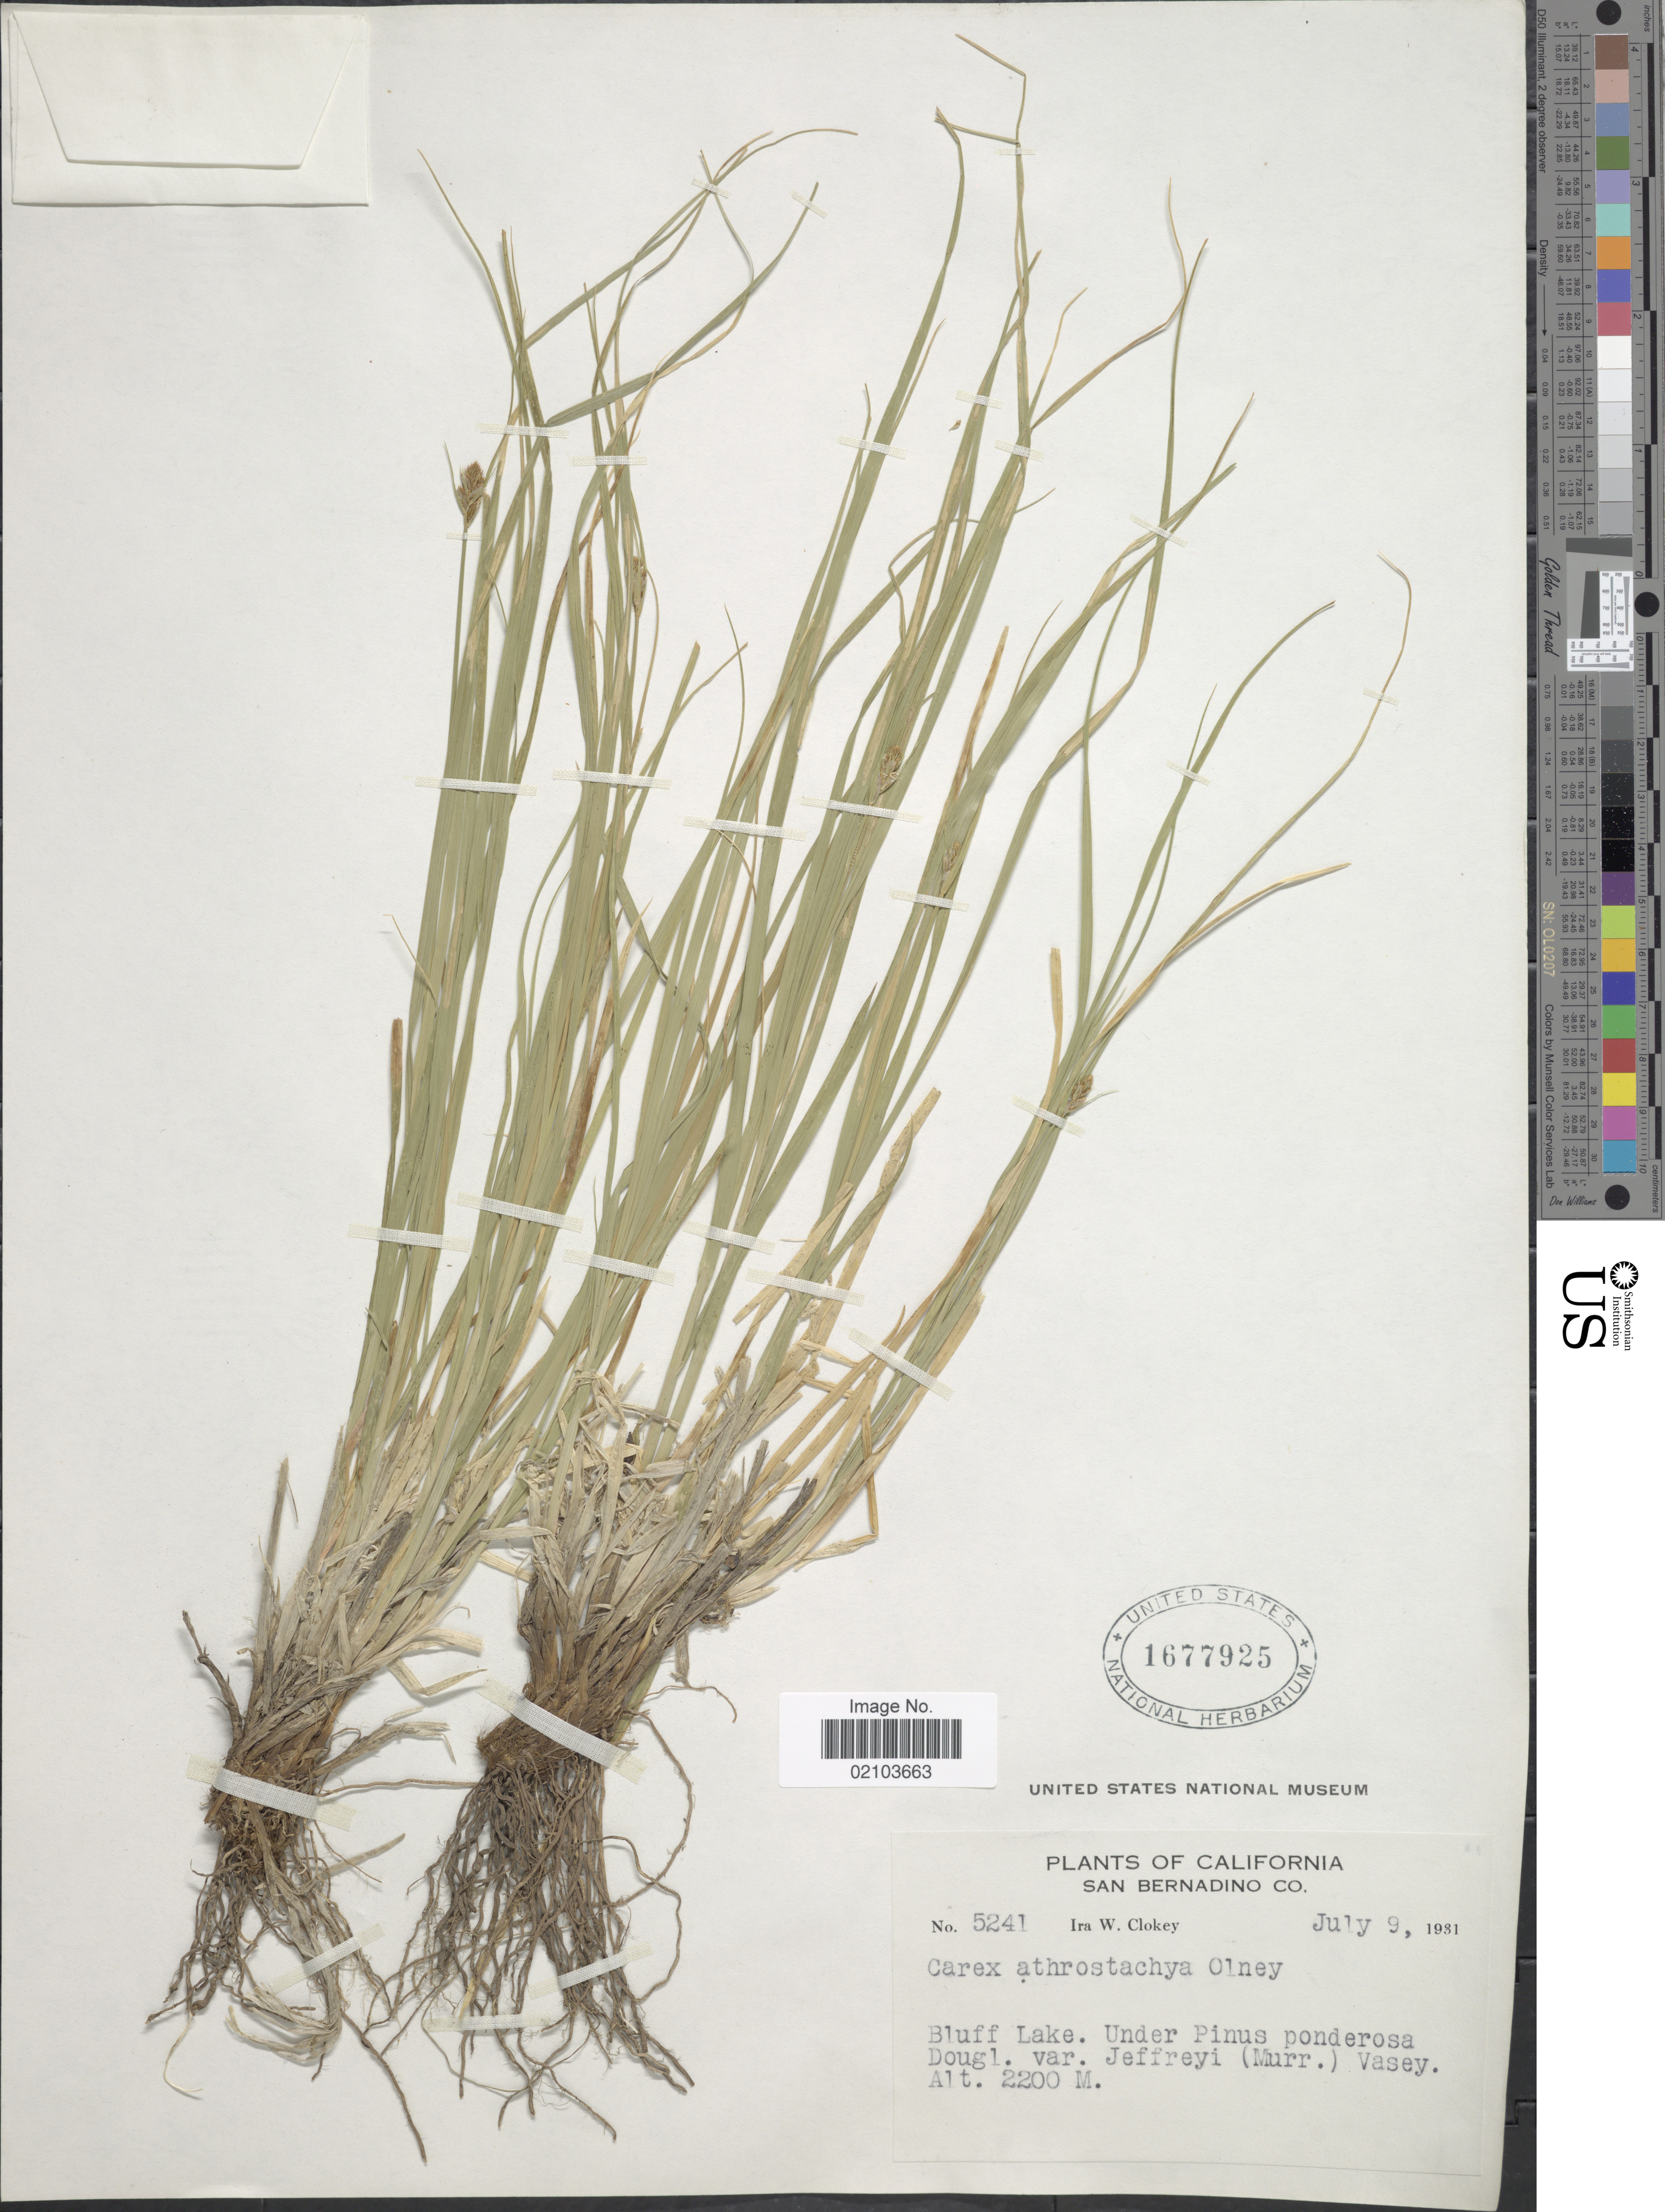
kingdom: Plantae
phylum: Tracheophyta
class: Liliopsida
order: Poales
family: Cyperaceae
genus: Carex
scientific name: Carex athrostachya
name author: Olney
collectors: I. W. Clokey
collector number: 5241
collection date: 1931-07-09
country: United States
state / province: California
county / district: San Bernardino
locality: San Bernardino Co. Bluff Lake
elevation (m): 2200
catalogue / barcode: US 1677925